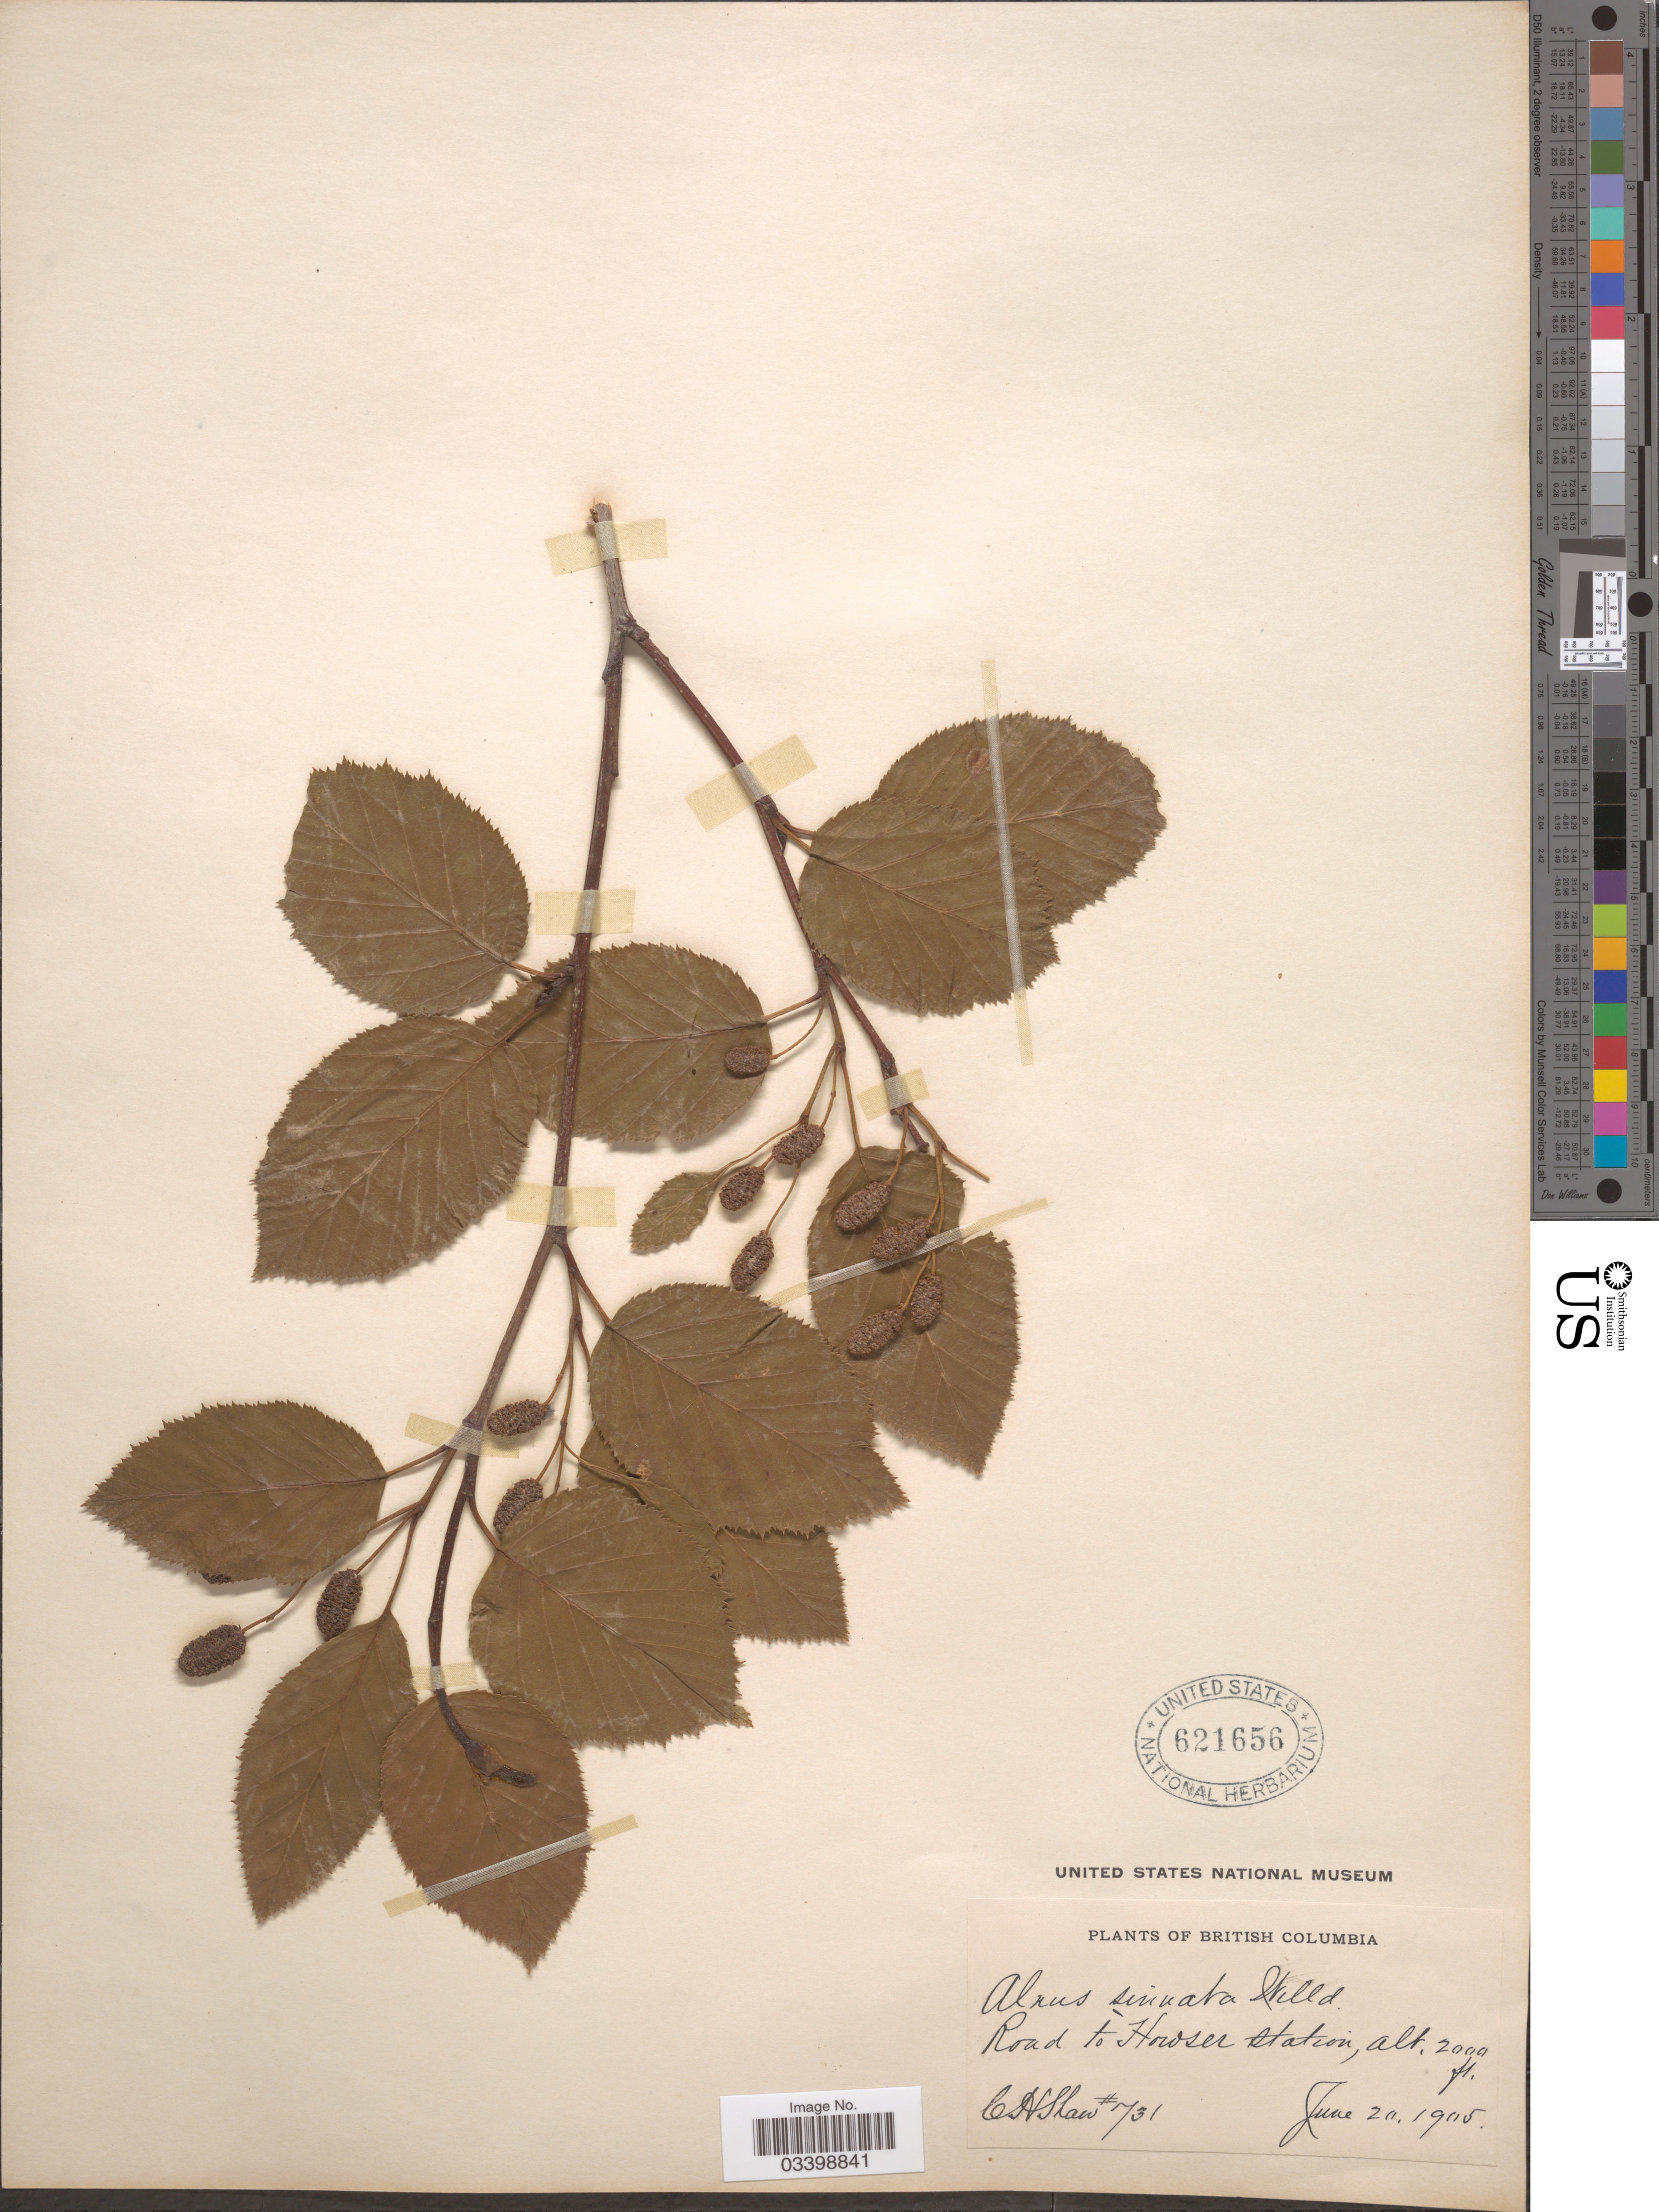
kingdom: Plantae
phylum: Tracheophyta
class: Magnoliopsida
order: Fagales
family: Betulaceae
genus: Alnus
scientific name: Alnus viridis subsp. sinuata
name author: Regel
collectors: C. H. Shaw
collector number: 731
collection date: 1905-06-20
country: Canada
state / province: British Columbia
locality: Road to Howser Station.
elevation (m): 610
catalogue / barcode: US 621656